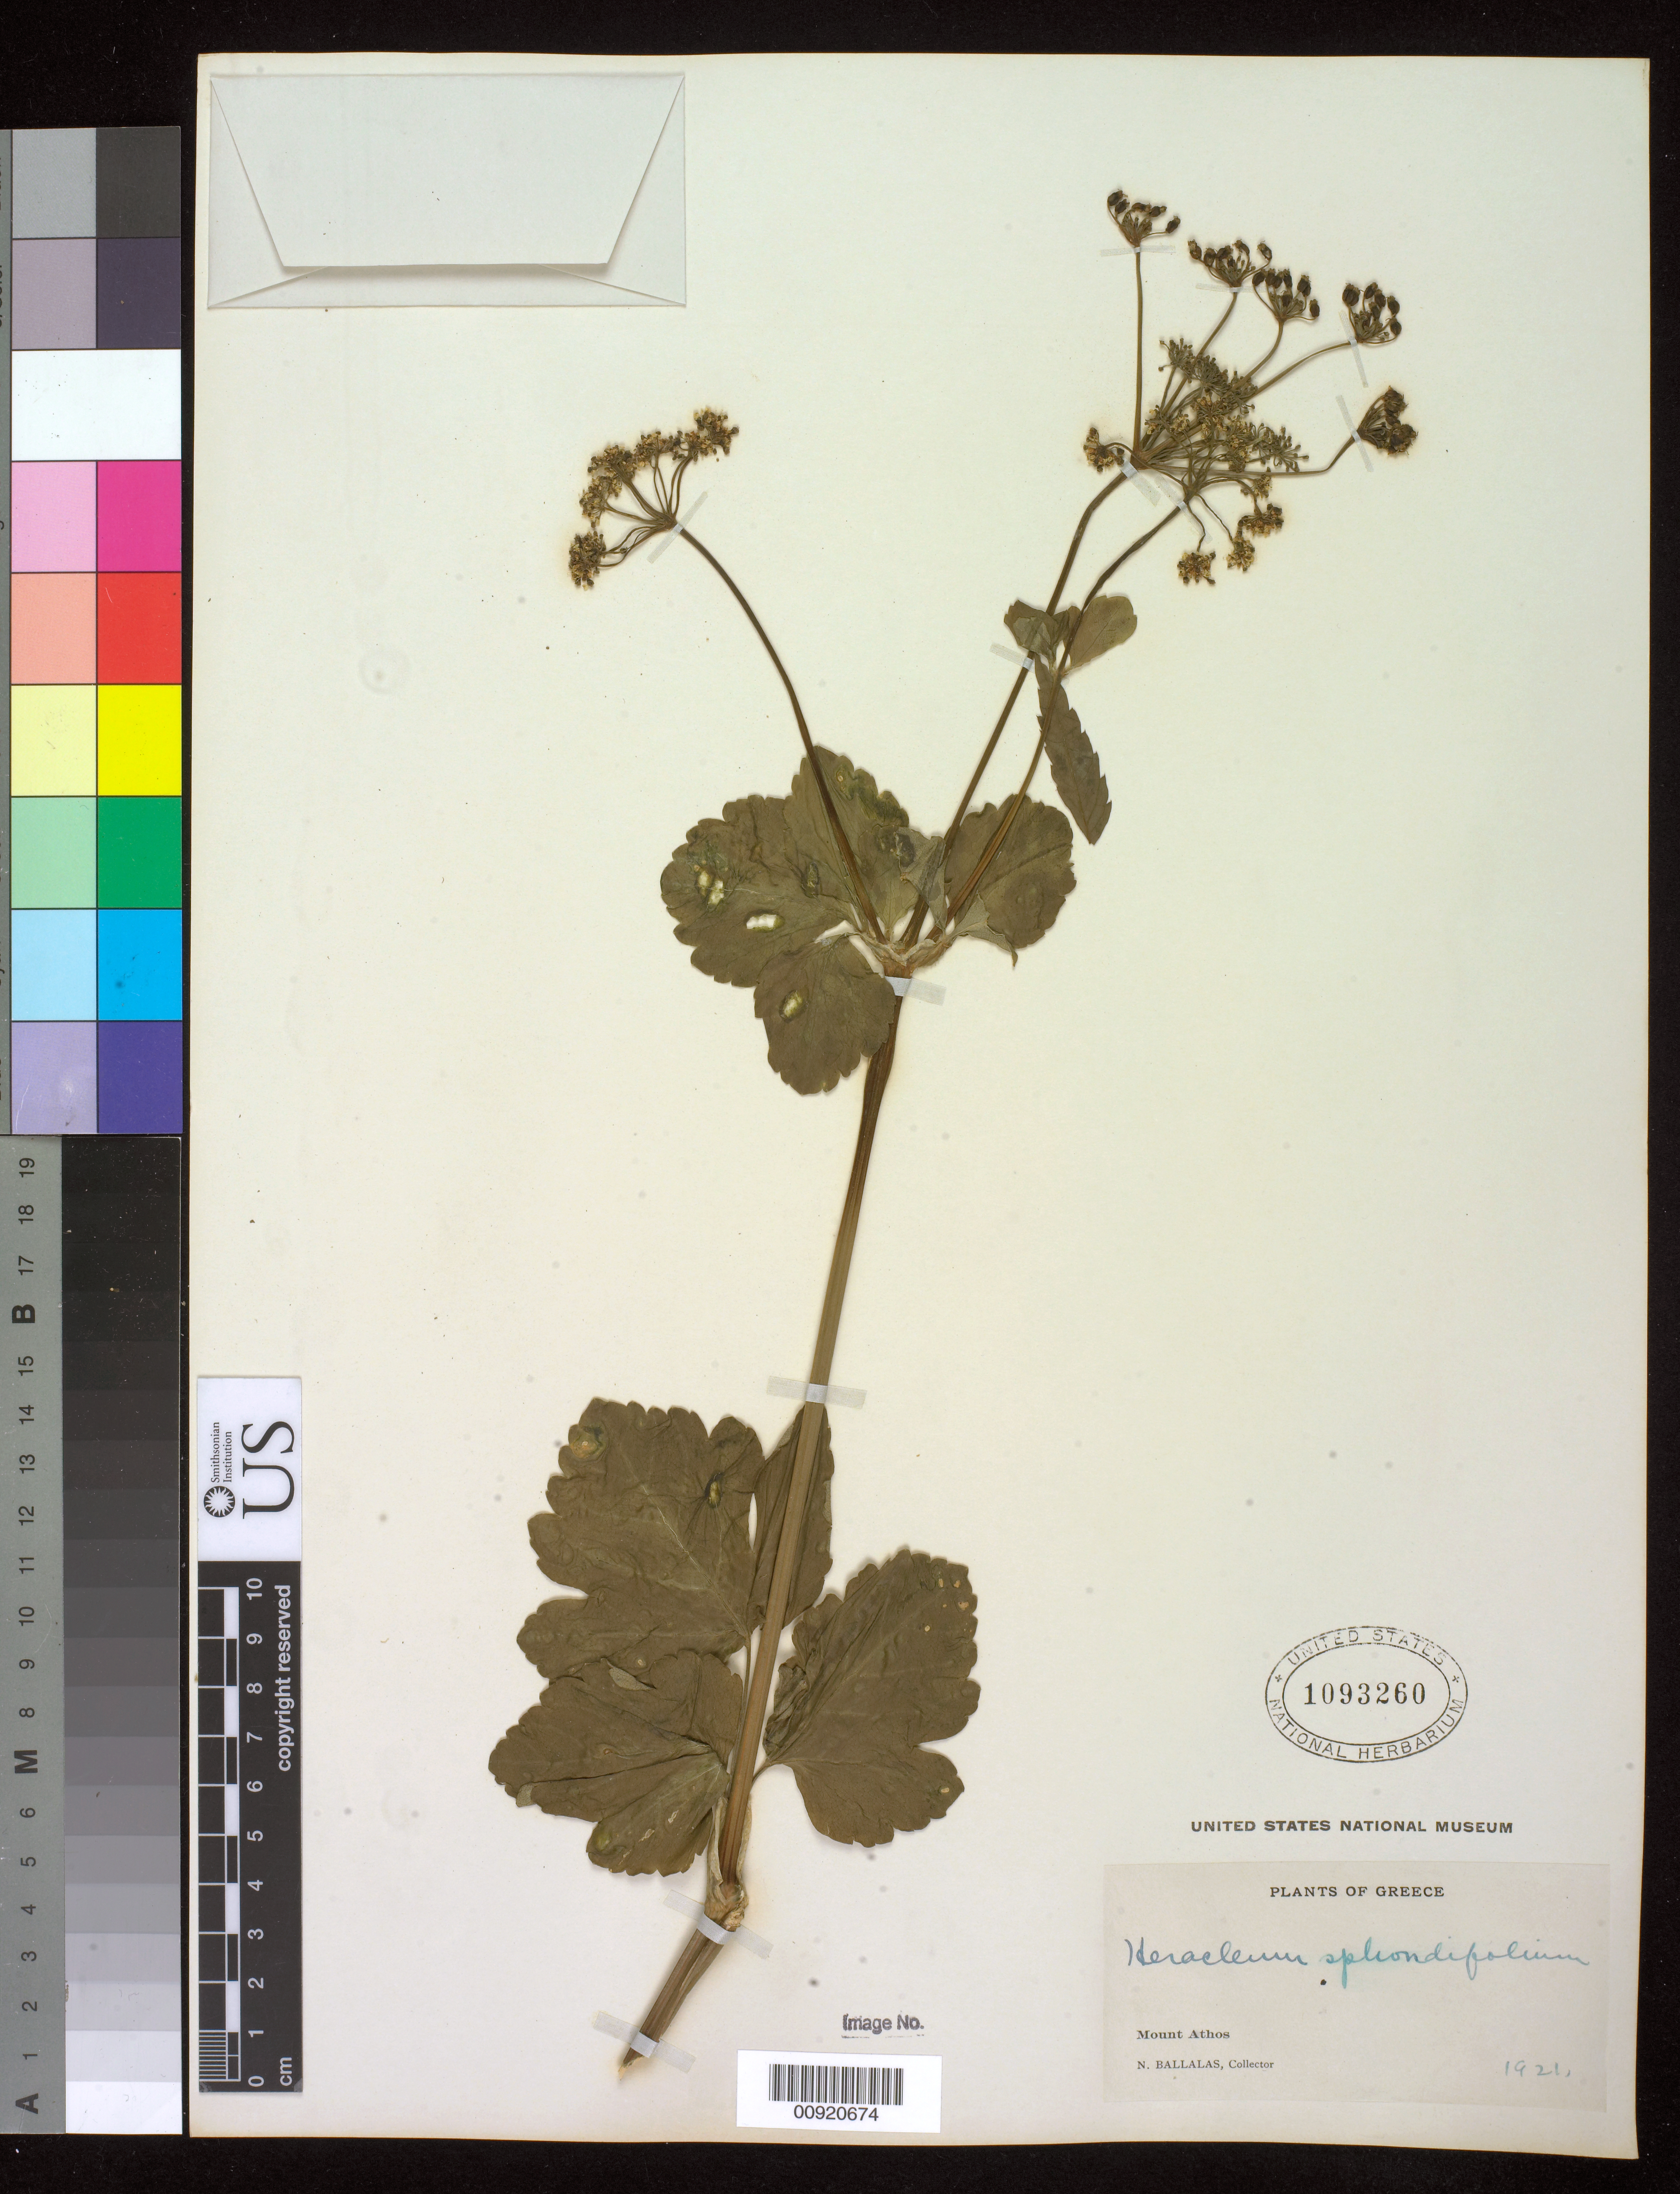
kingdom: Plantae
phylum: Tracheophyta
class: Magnoliopsida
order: Apiales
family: Apiaceae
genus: Heracleum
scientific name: Heracleum sphondylium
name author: L.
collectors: N. Ballalas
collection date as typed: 1921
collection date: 1921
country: Greece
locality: Mount Athos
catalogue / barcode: US 1093260